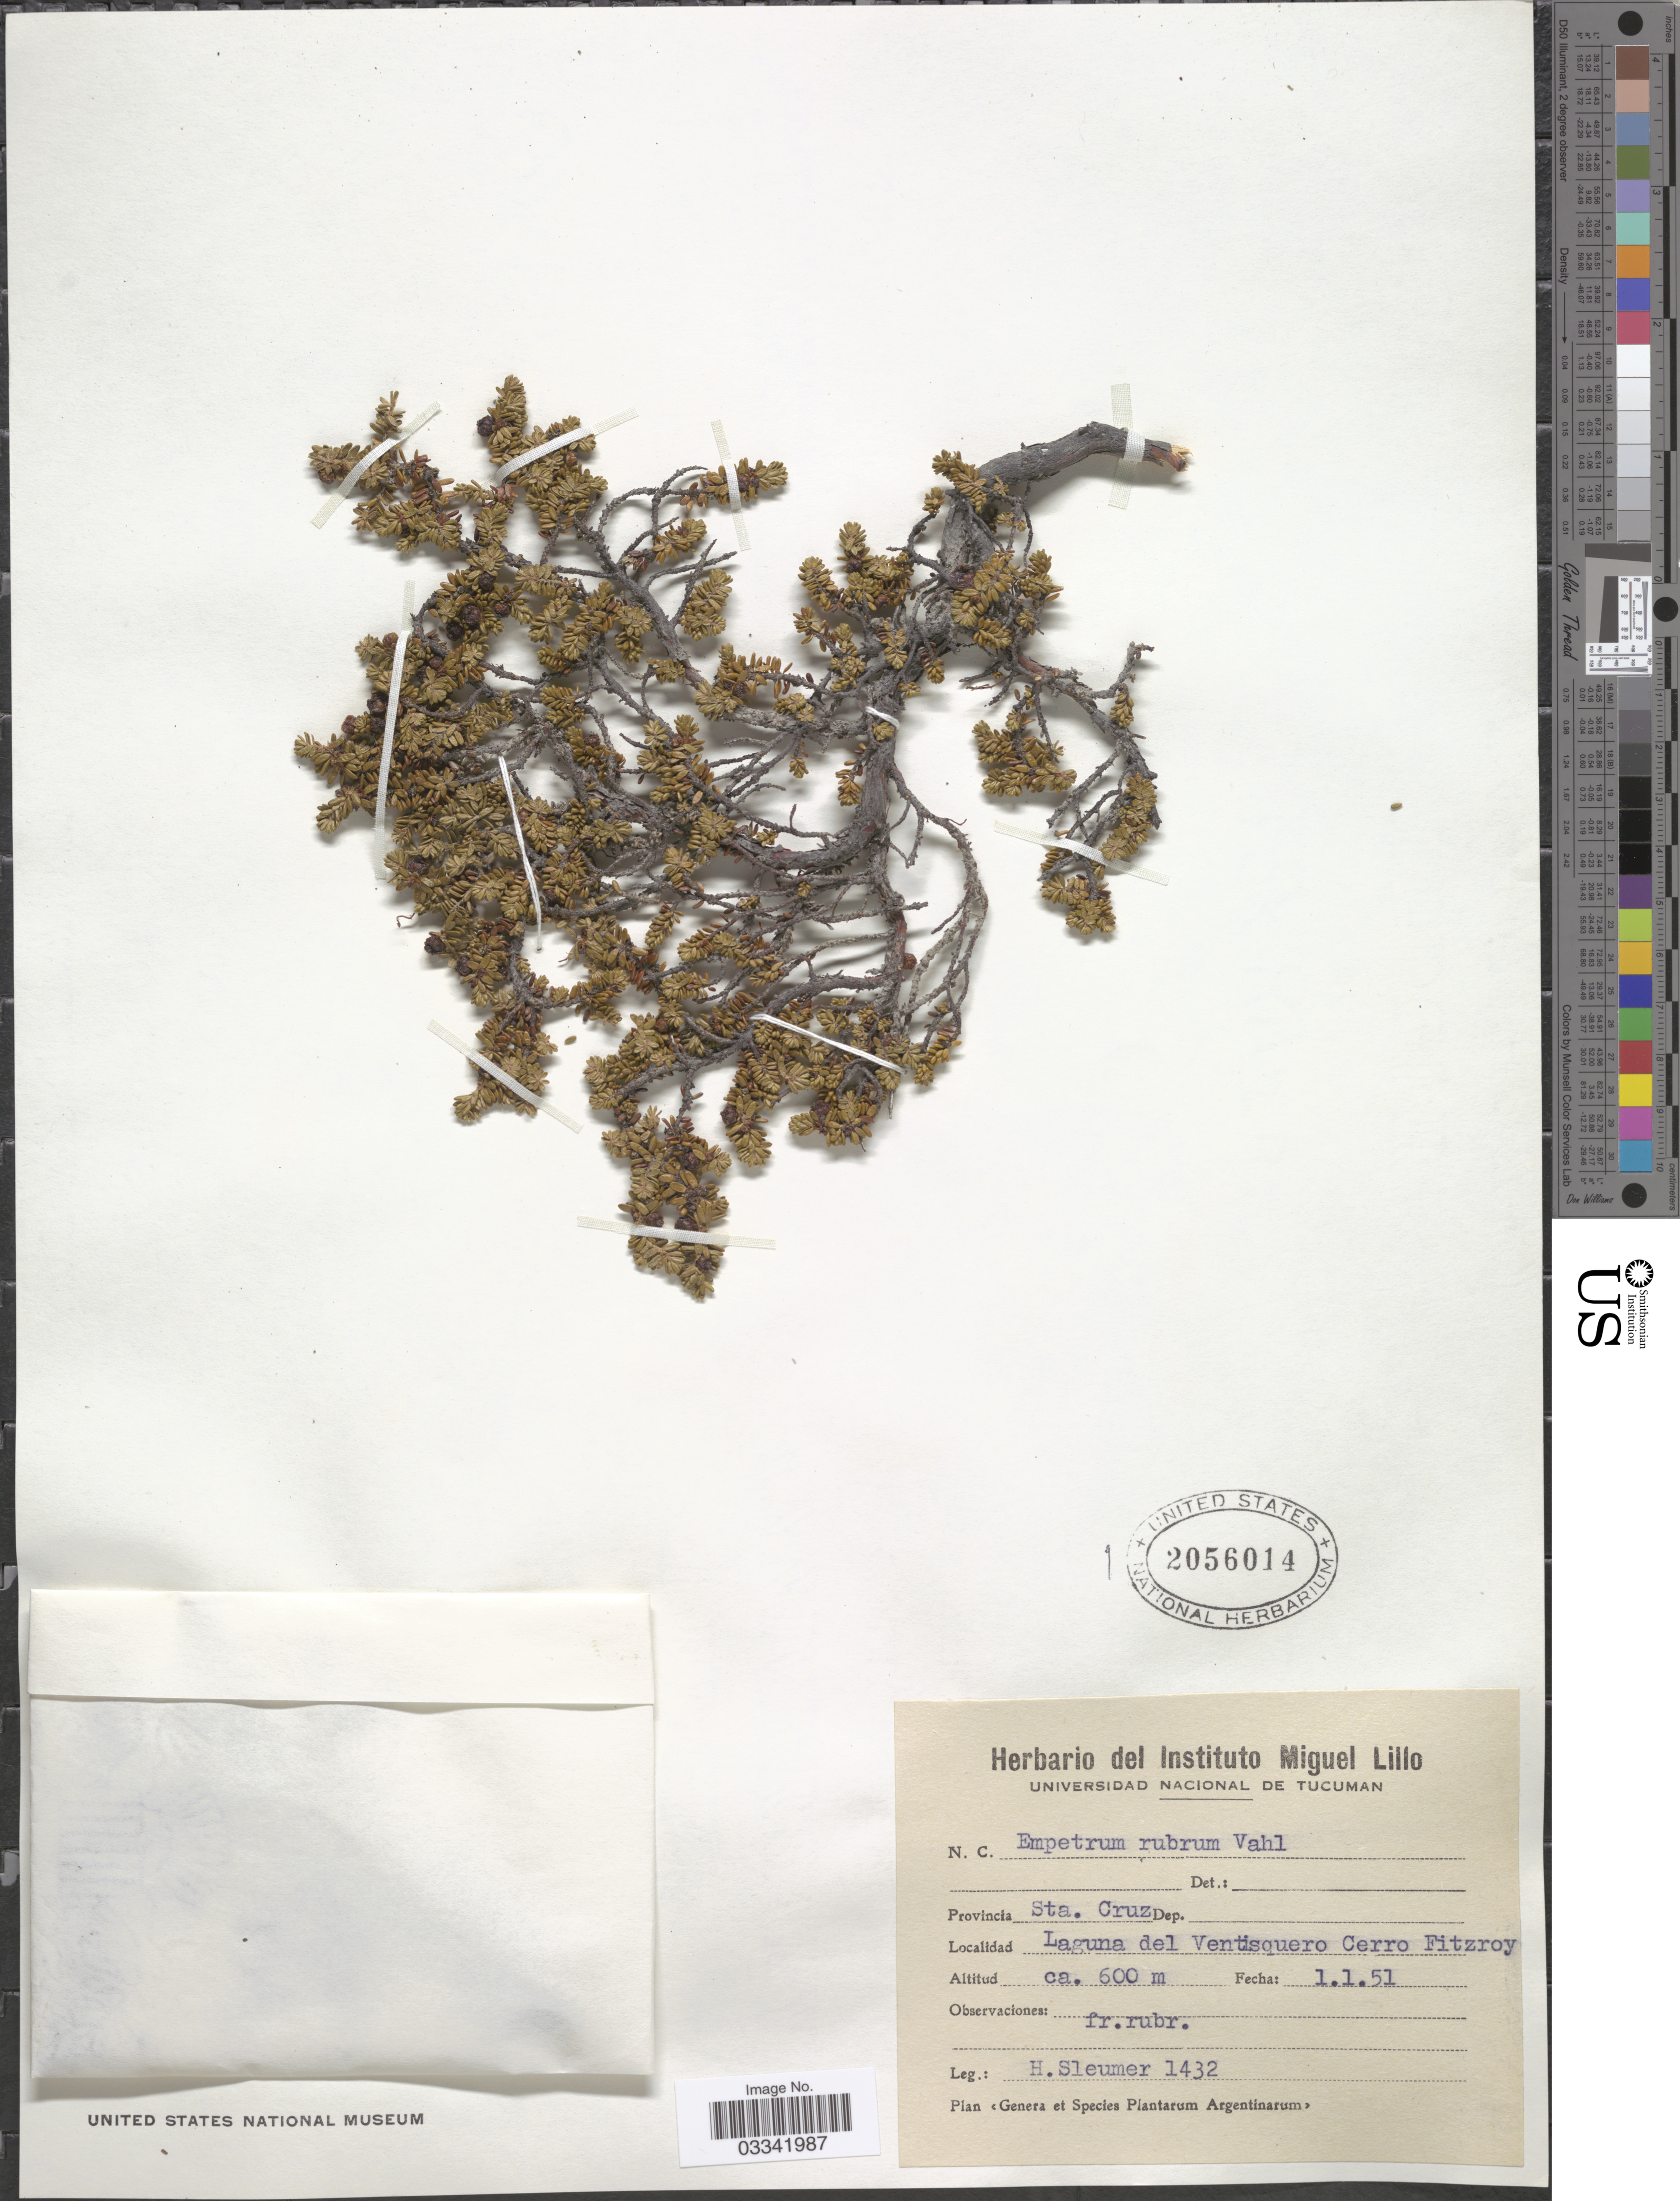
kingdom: Plantae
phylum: Tracheophyta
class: Magnoliopsida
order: Ericales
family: Ericaceae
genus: Empetrum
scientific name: Empetrum rubrum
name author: Vahl ex Willd.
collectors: H. O. Sleumer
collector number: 1432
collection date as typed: Transcribed d/m/y: 1/1/51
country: Argentina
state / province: Santa Cruz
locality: Provincia Sta. Cruz, Laguna del Ventisquero Cerro Fitzroy.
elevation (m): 600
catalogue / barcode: US 2056014